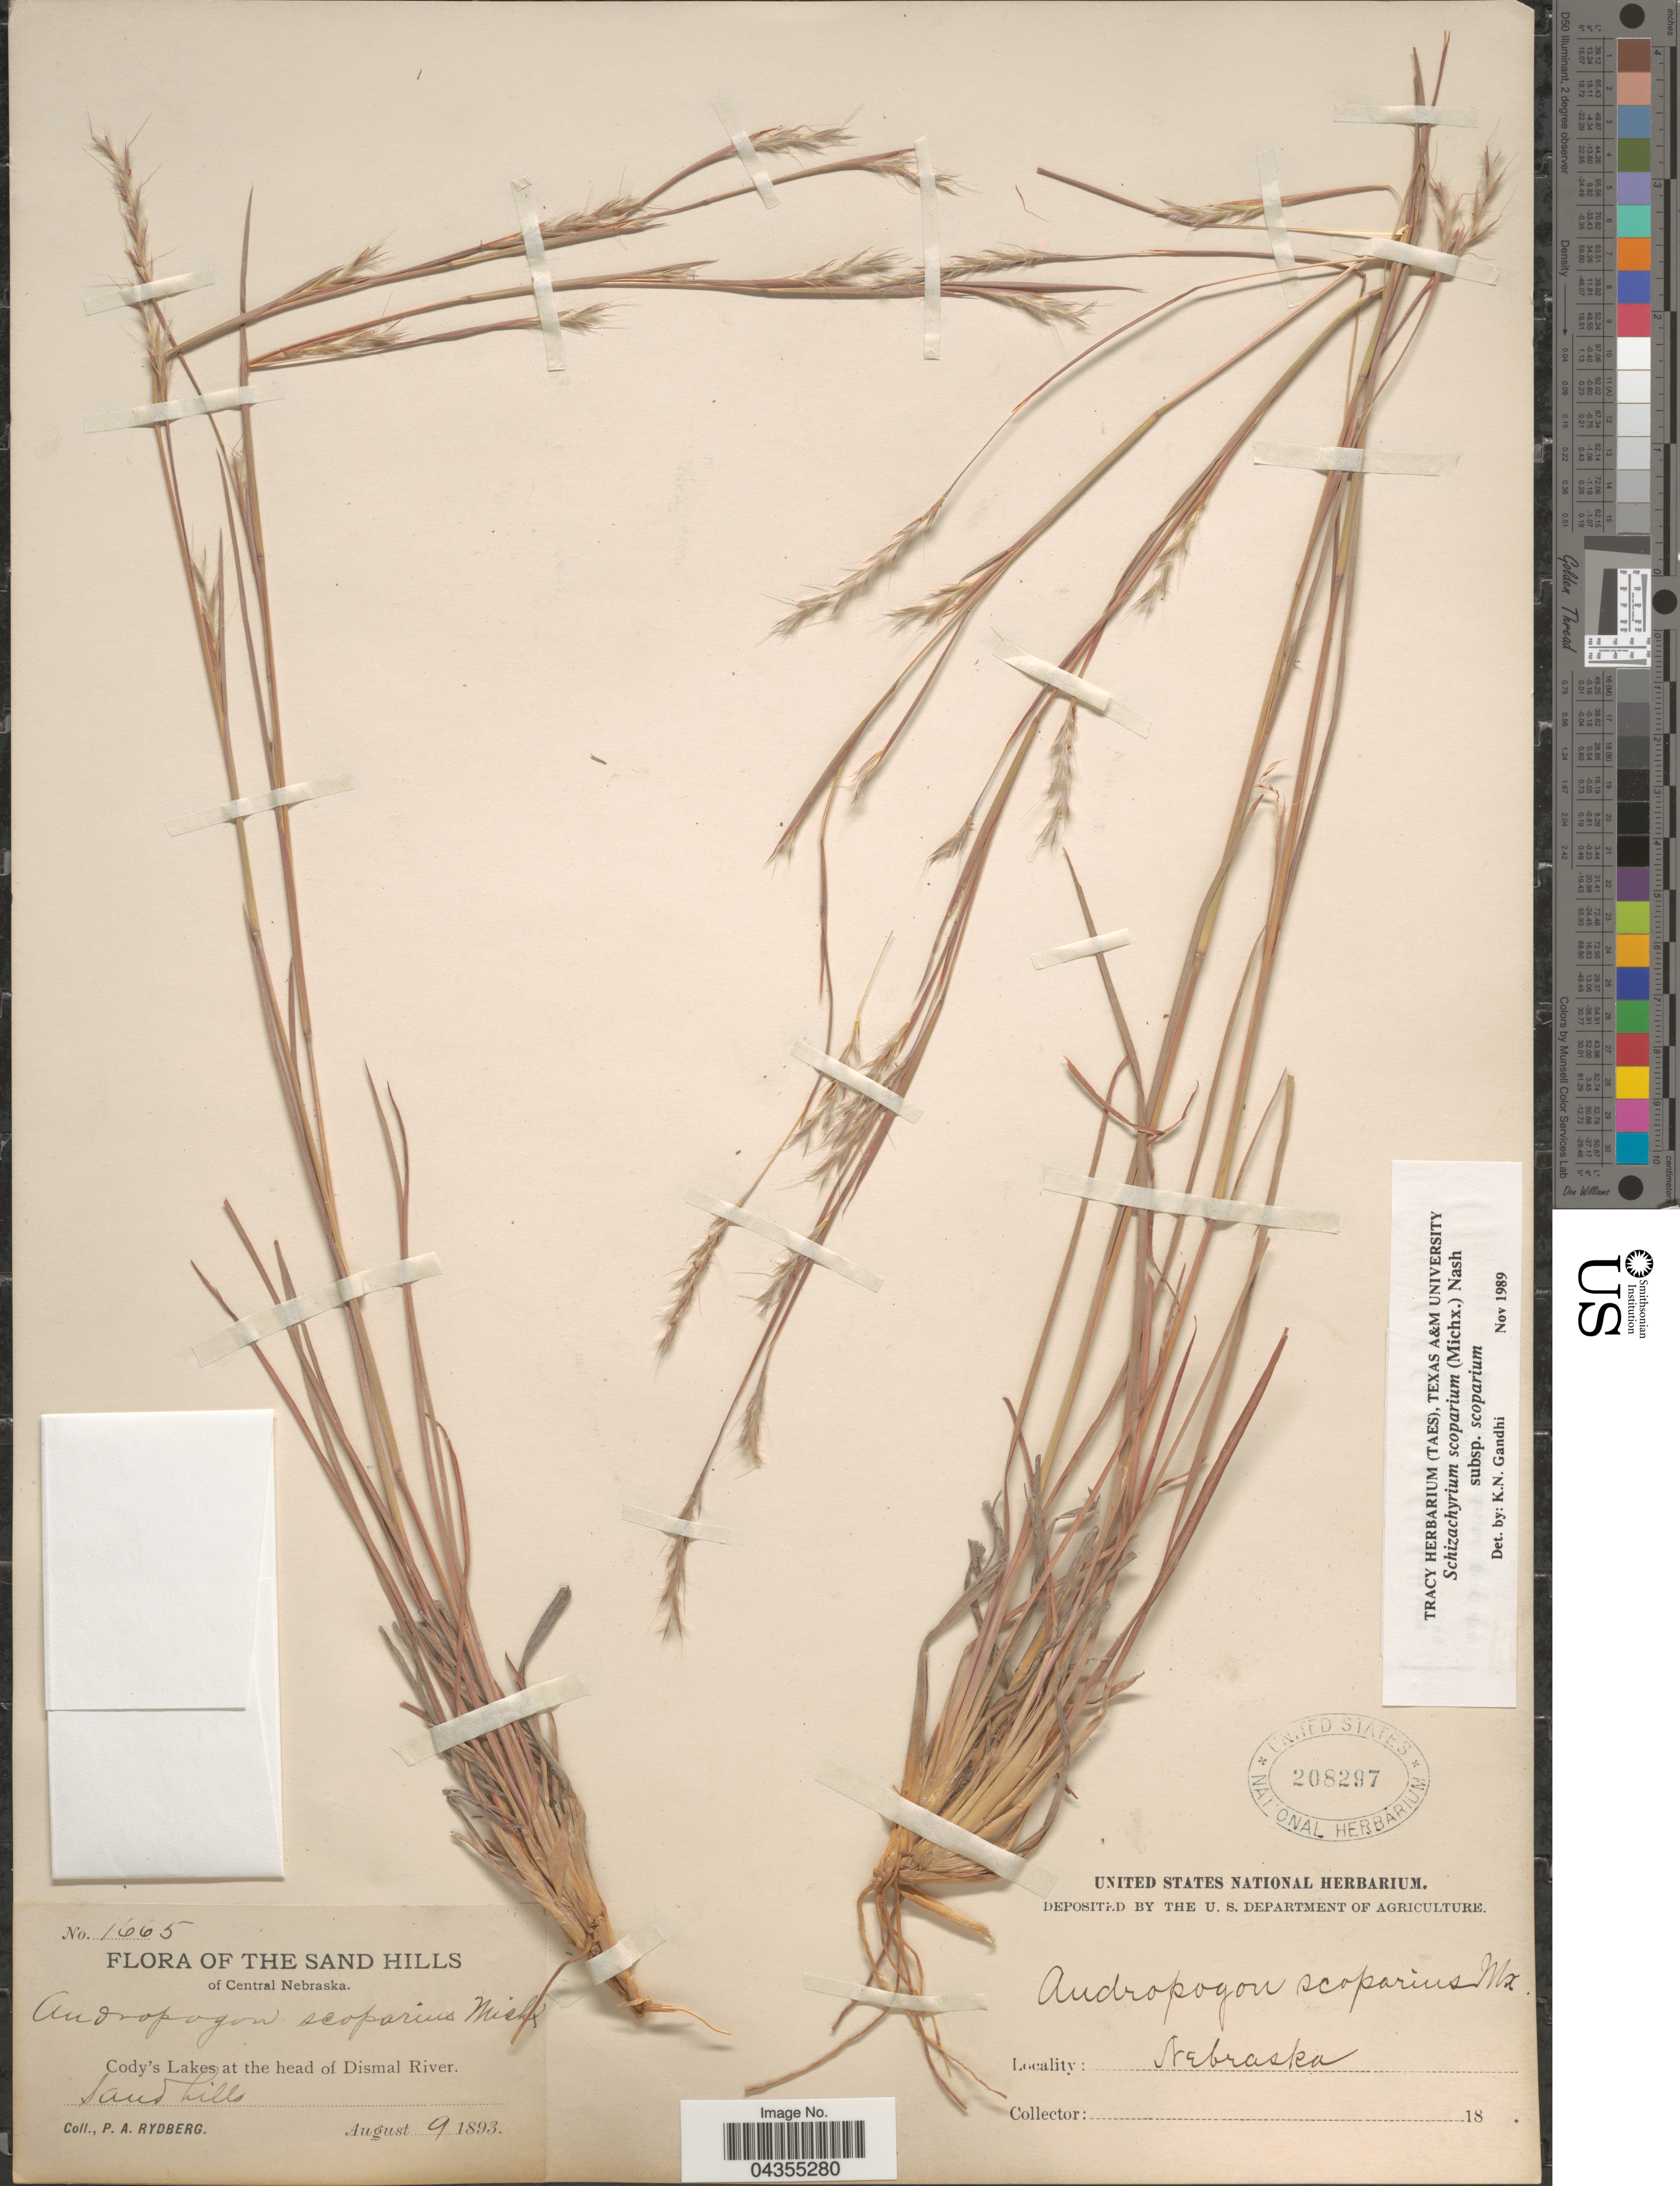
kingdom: Plantae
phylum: Tracheophyta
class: Liliopsida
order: Poales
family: Poaceae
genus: Schizachyrium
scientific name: Schizachyrium scoparium var. scoparium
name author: (Michx.) Nash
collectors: P. A. Rydberg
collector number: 1665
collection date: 1893-08-09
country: United States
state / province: Nebraska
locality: The Sand Hills of Central Nebraska. Cody's Lakes at the head of Dismal River. Sand hills.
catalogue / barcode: US 208297